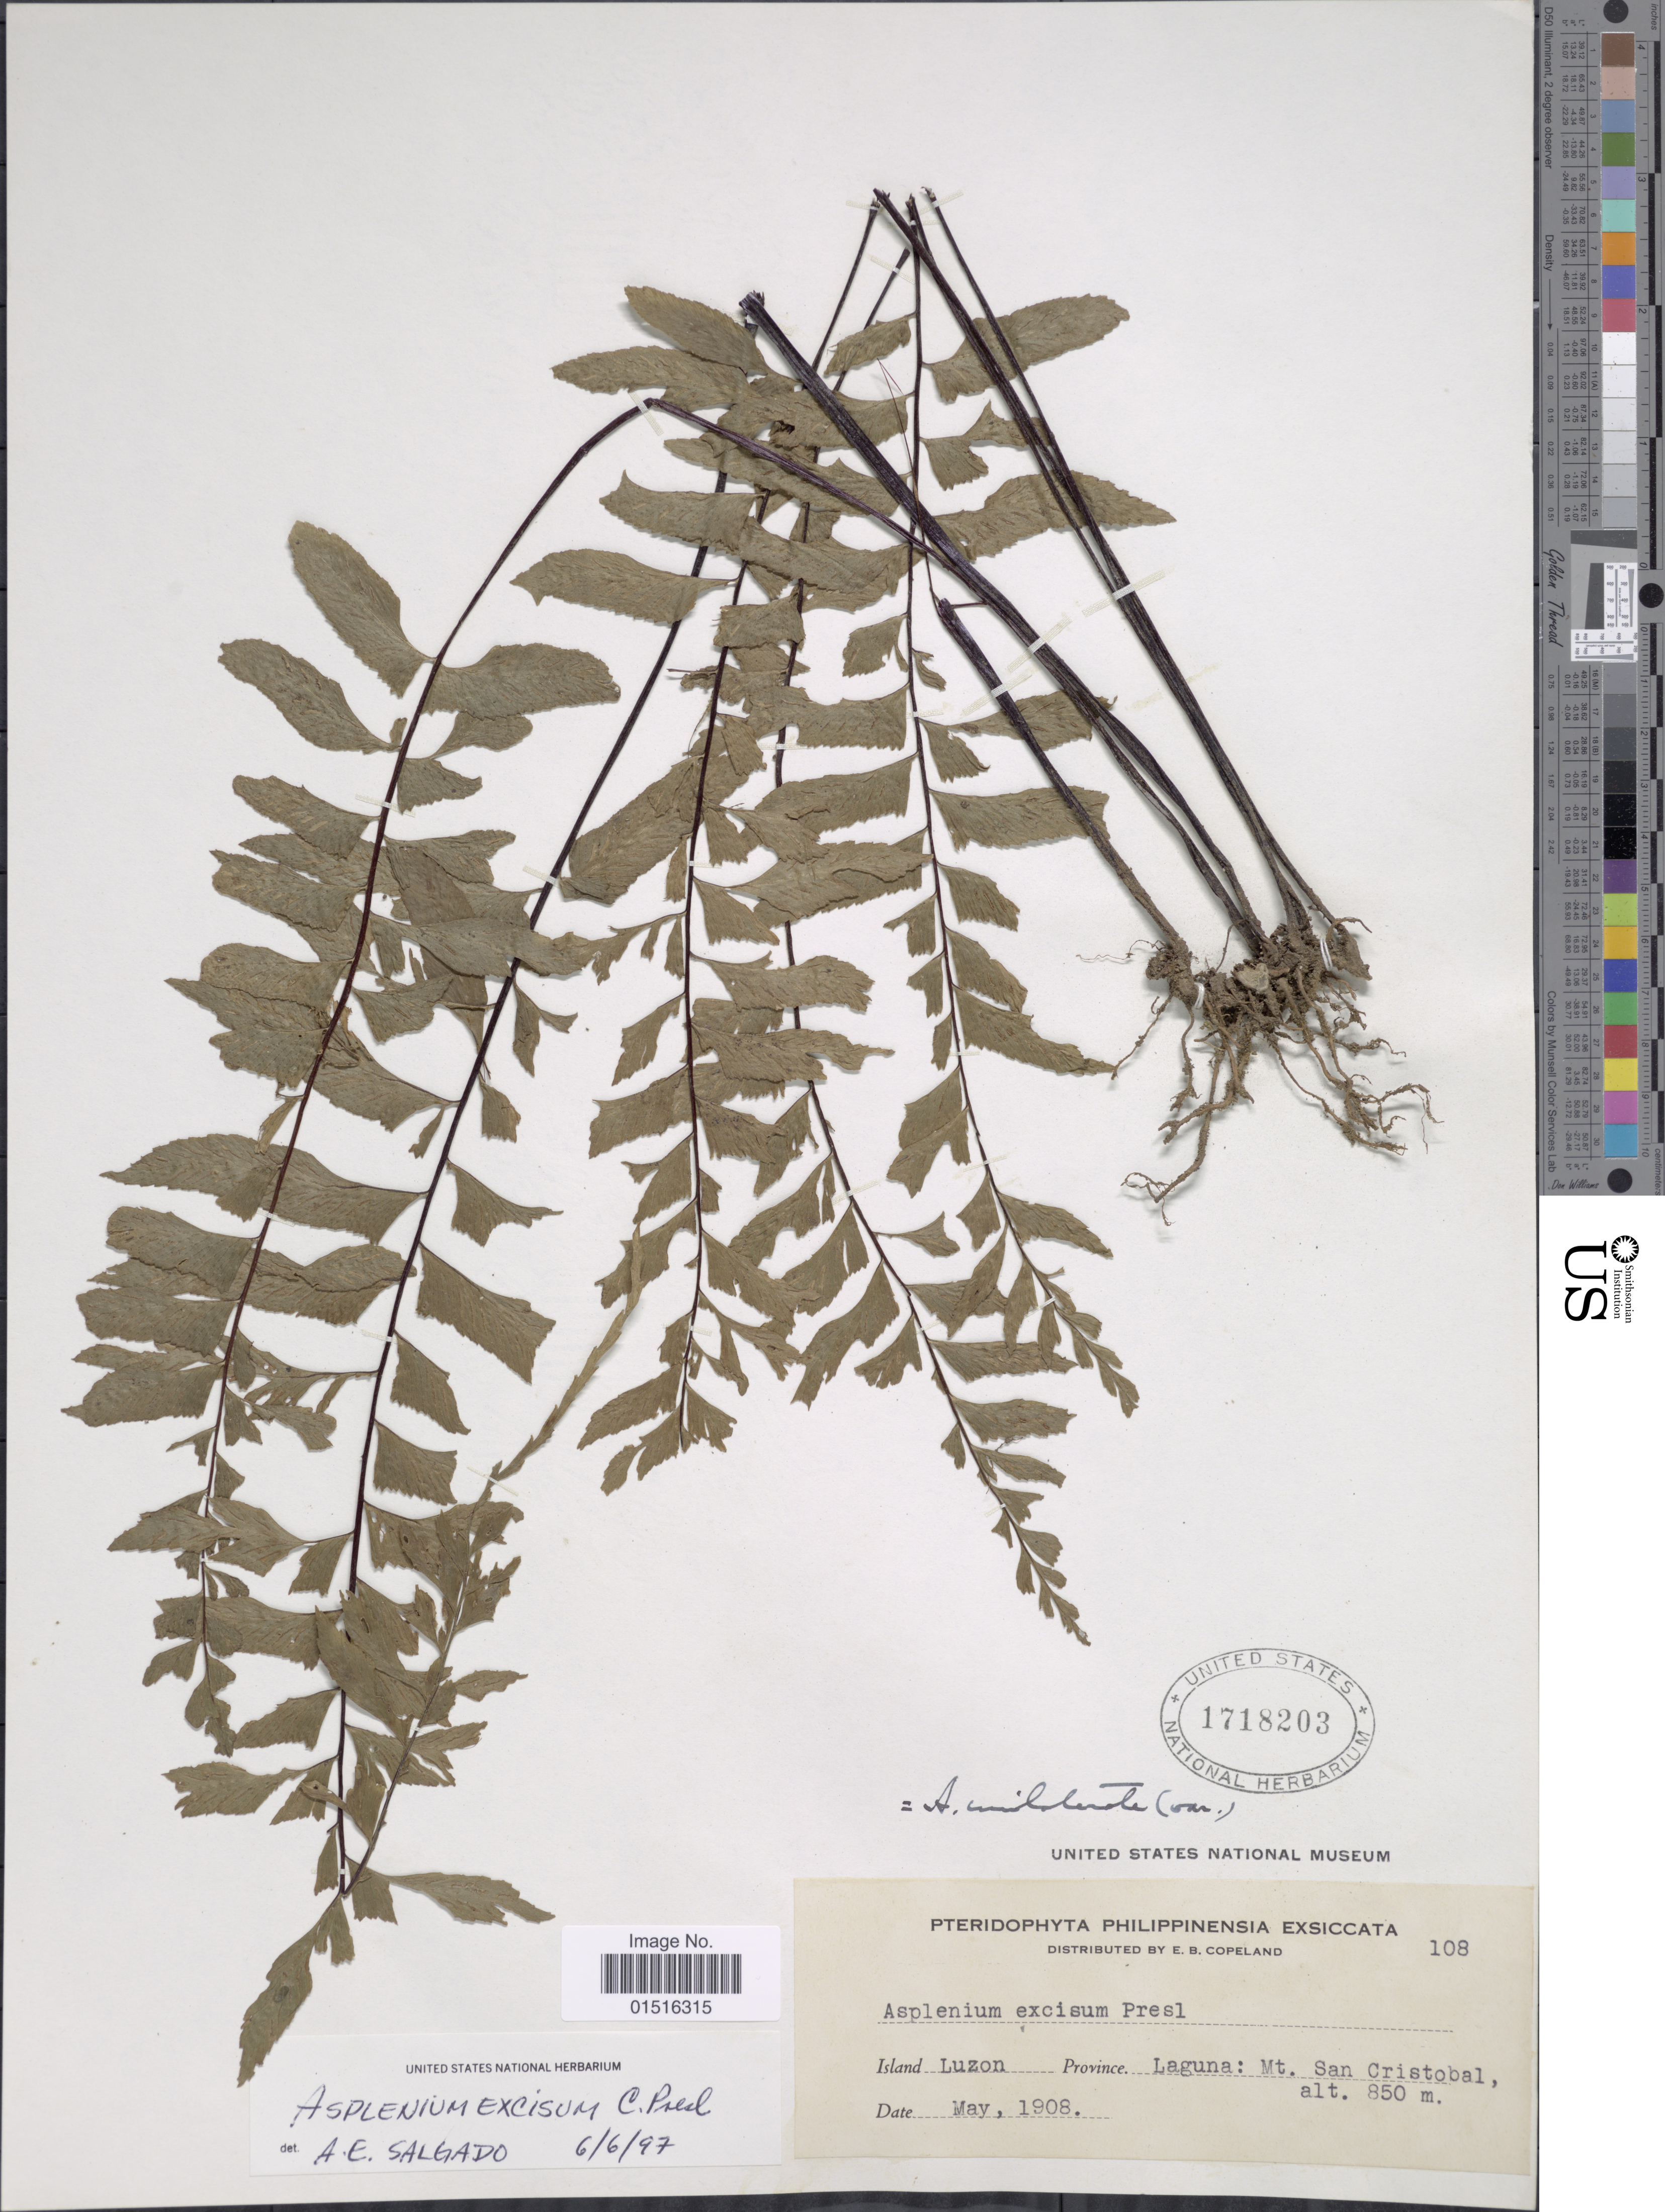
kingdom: Plantae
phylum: Tracheophyta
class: Polypodiopsida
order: Polypodiales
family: Aspleniaceae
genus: Hymenasplenium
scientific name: Hymenasplenium excisum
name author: C. Presl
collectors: E. B. Copeland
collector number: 108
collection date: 1908-05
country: Philippines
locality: Island Luzon, Province Laguna: Mt. San Cristobal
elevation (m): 850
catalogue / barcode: US 1718203